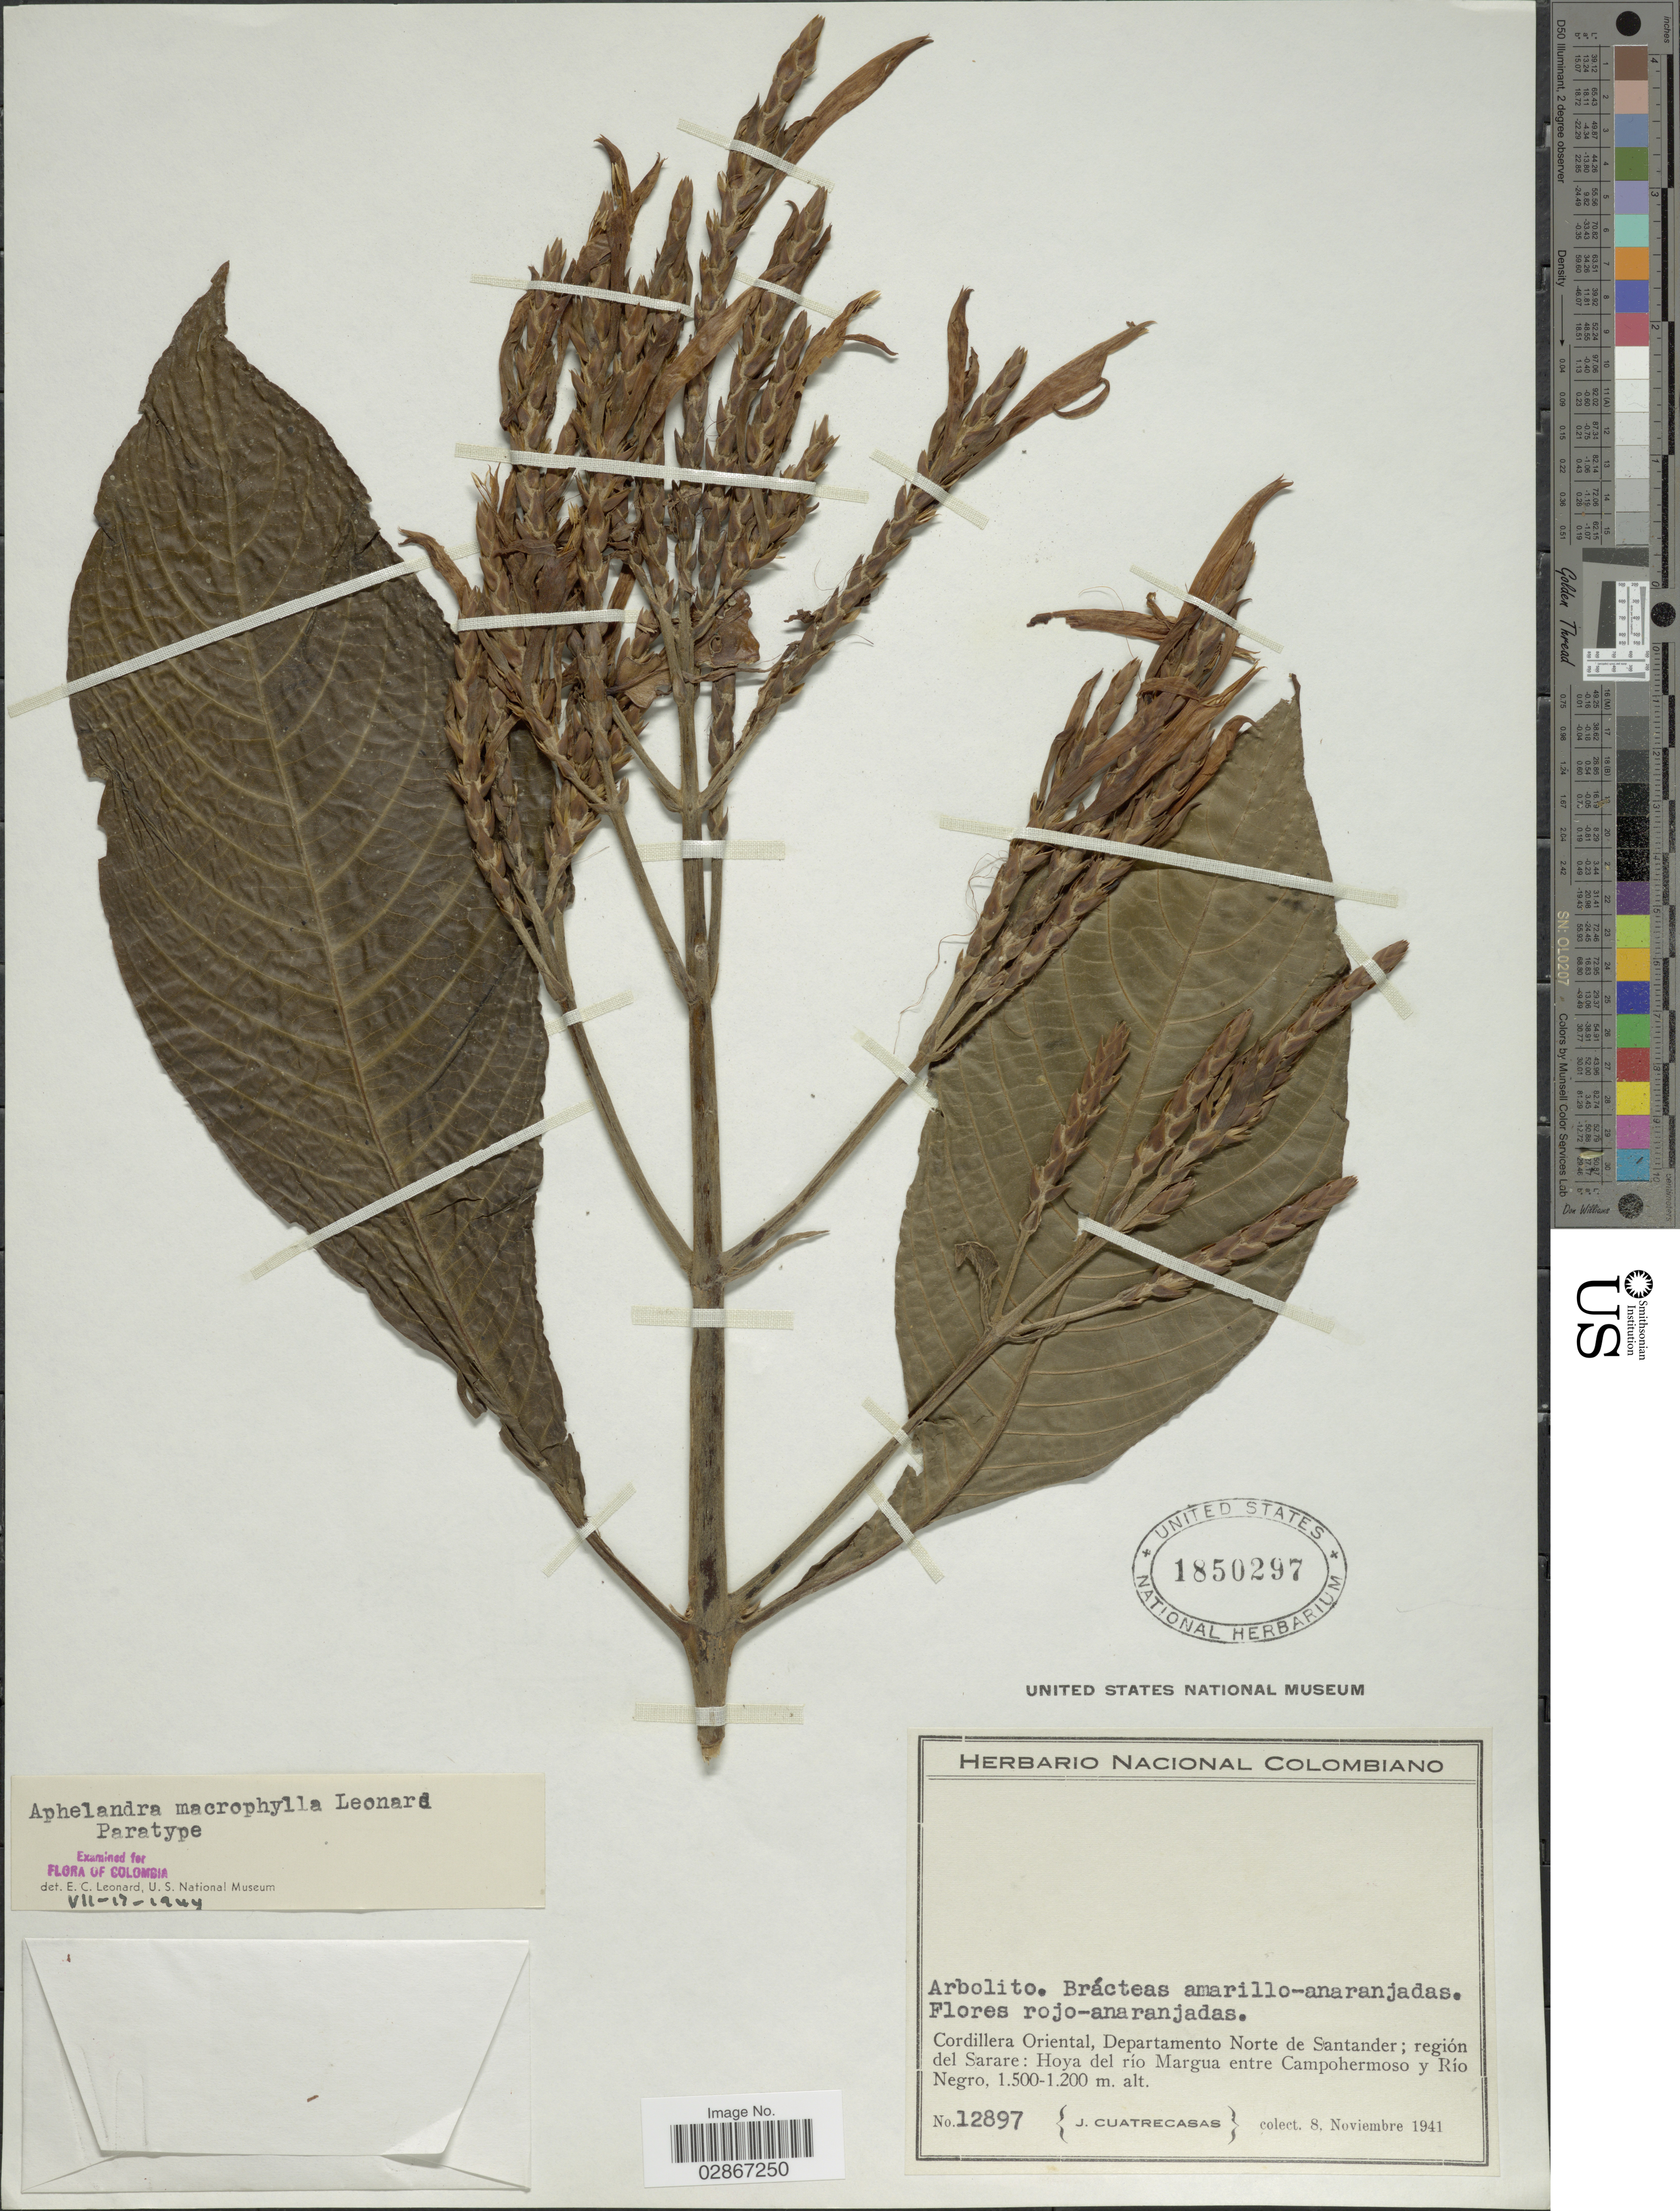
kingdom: Plantae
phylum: Tracheophyta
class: Magnoliopsida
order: Lamiales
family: Acanthaceae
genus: Aphelandra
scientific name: Aphelandra macrophylla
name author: Leonard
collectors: J. Cuatrecasas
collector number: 12897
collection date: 1941-11-08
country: Colombia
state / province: Norte de Santander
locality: Cordillera Oriental, Departamento Norte de Santander; región del Sarare: Hoya del río Margua entre Campohermoso y Río Negro.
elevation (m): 1200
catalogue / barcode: US 1850297